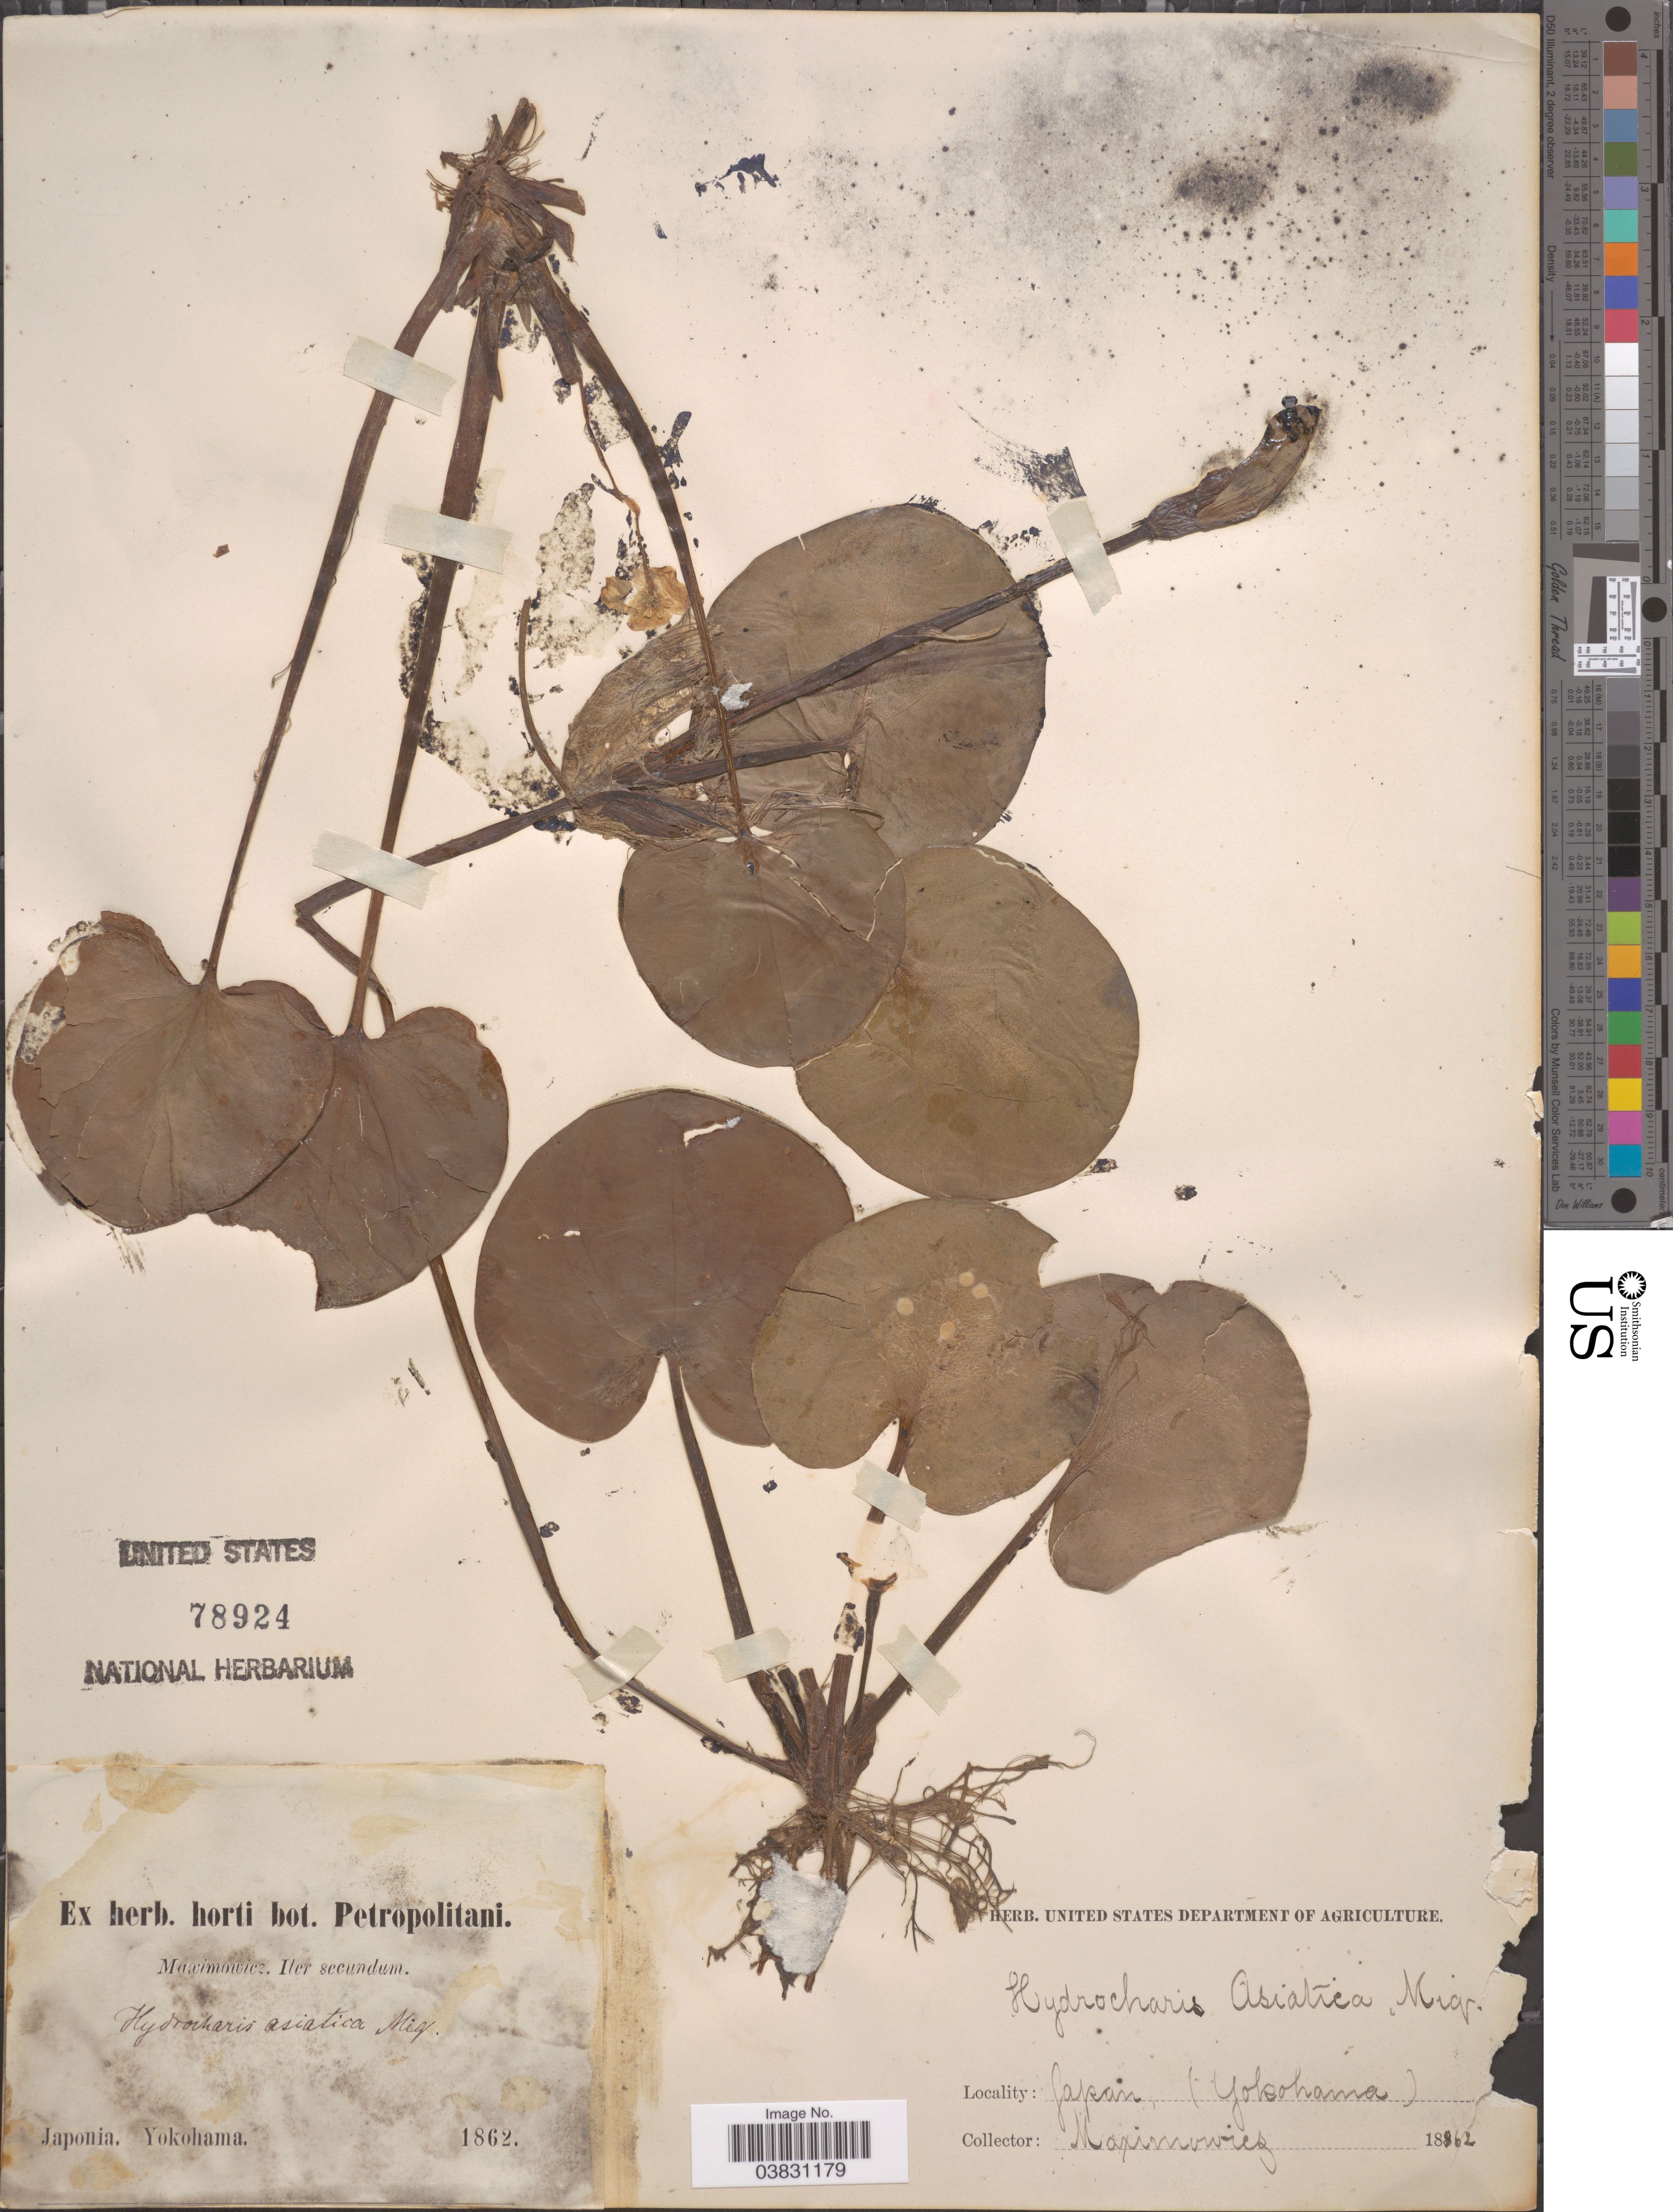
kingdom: Plantae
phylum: Tracheophyta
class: Liliopsida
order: Alismatales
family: Hydrocharitaceae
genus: Hydrocharis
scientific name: Hydrocharis asiatica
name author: Miq.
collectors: -. Maximowicz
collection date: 1862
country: Japan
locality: Yokohama.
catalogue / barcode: US 78924